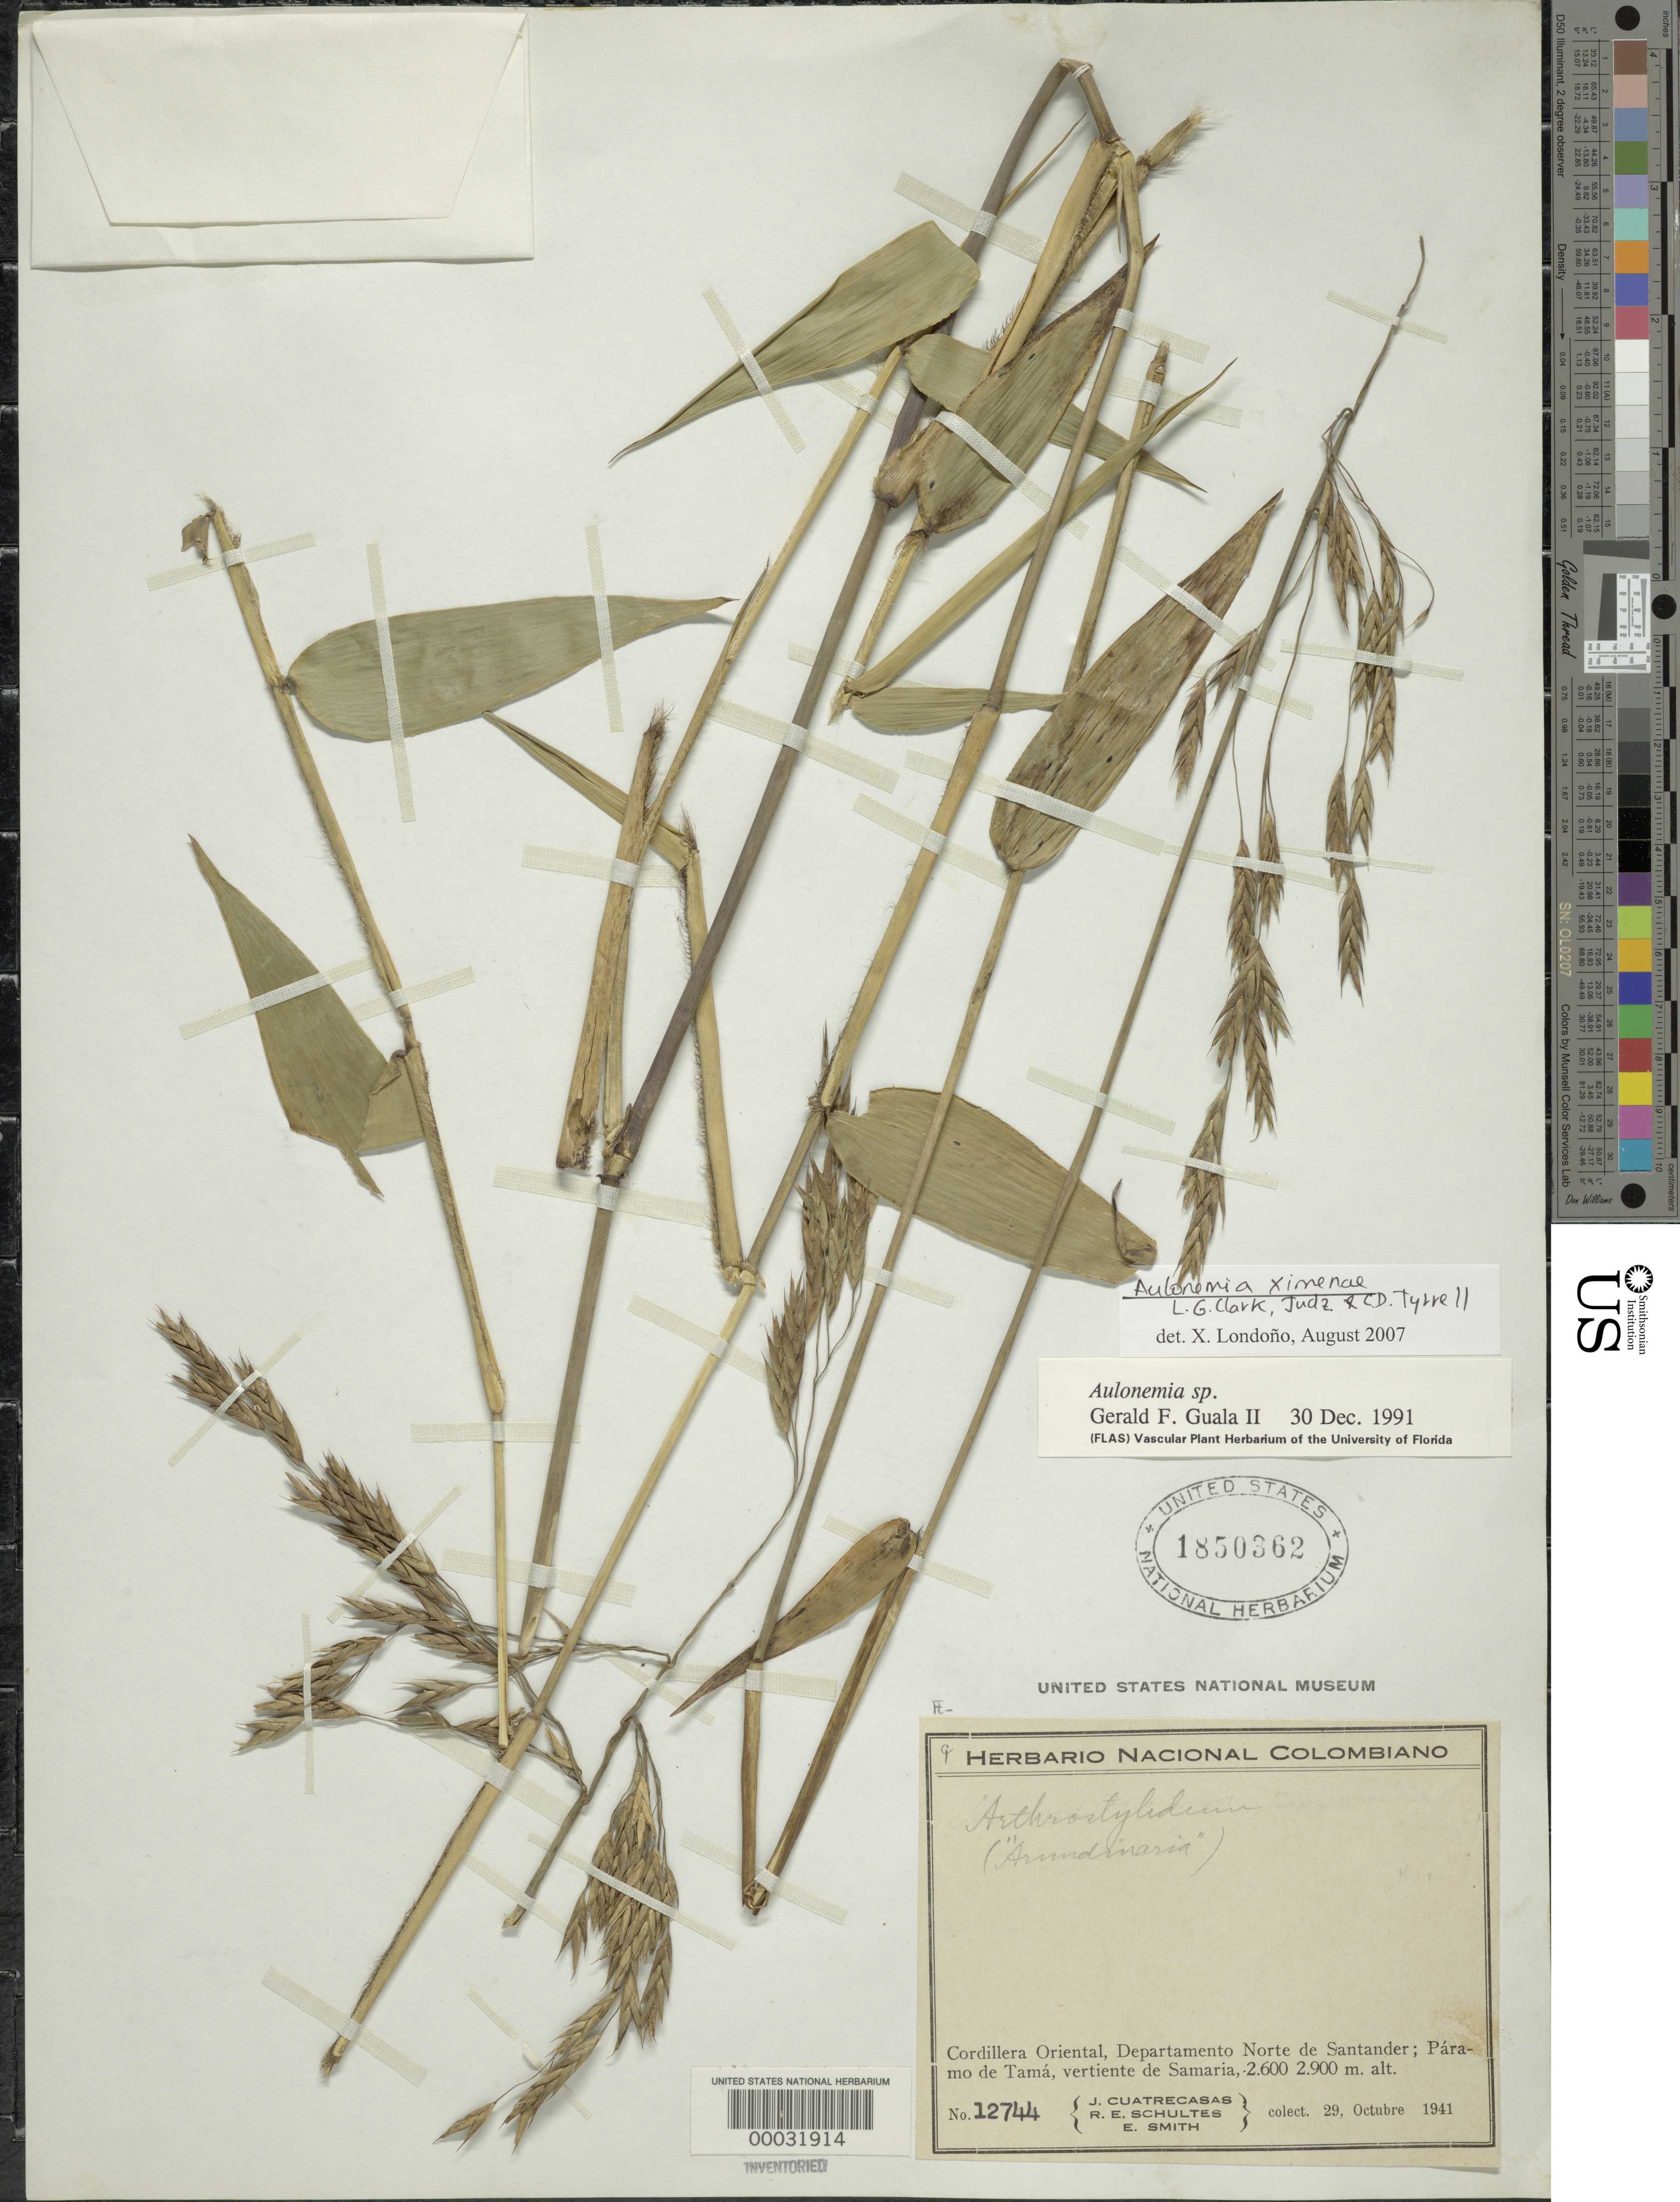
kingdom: Plantae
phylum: Tracheophyta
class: Liliopsida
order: Poales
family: Poaceae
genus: Aulonemia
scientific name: Aulonemia ximenae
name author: L.G. Clark et al.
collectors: J. Cuatrecasas, R. E. Schultes & C. E. Smith Jr.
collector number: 12744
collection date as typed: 29 Oct 1941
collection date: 1941-10-29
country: Colombia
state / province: Norte de Santander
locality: Cordillera Oriental, Paramo de Tama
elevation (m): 2600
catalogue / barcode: US 1850362